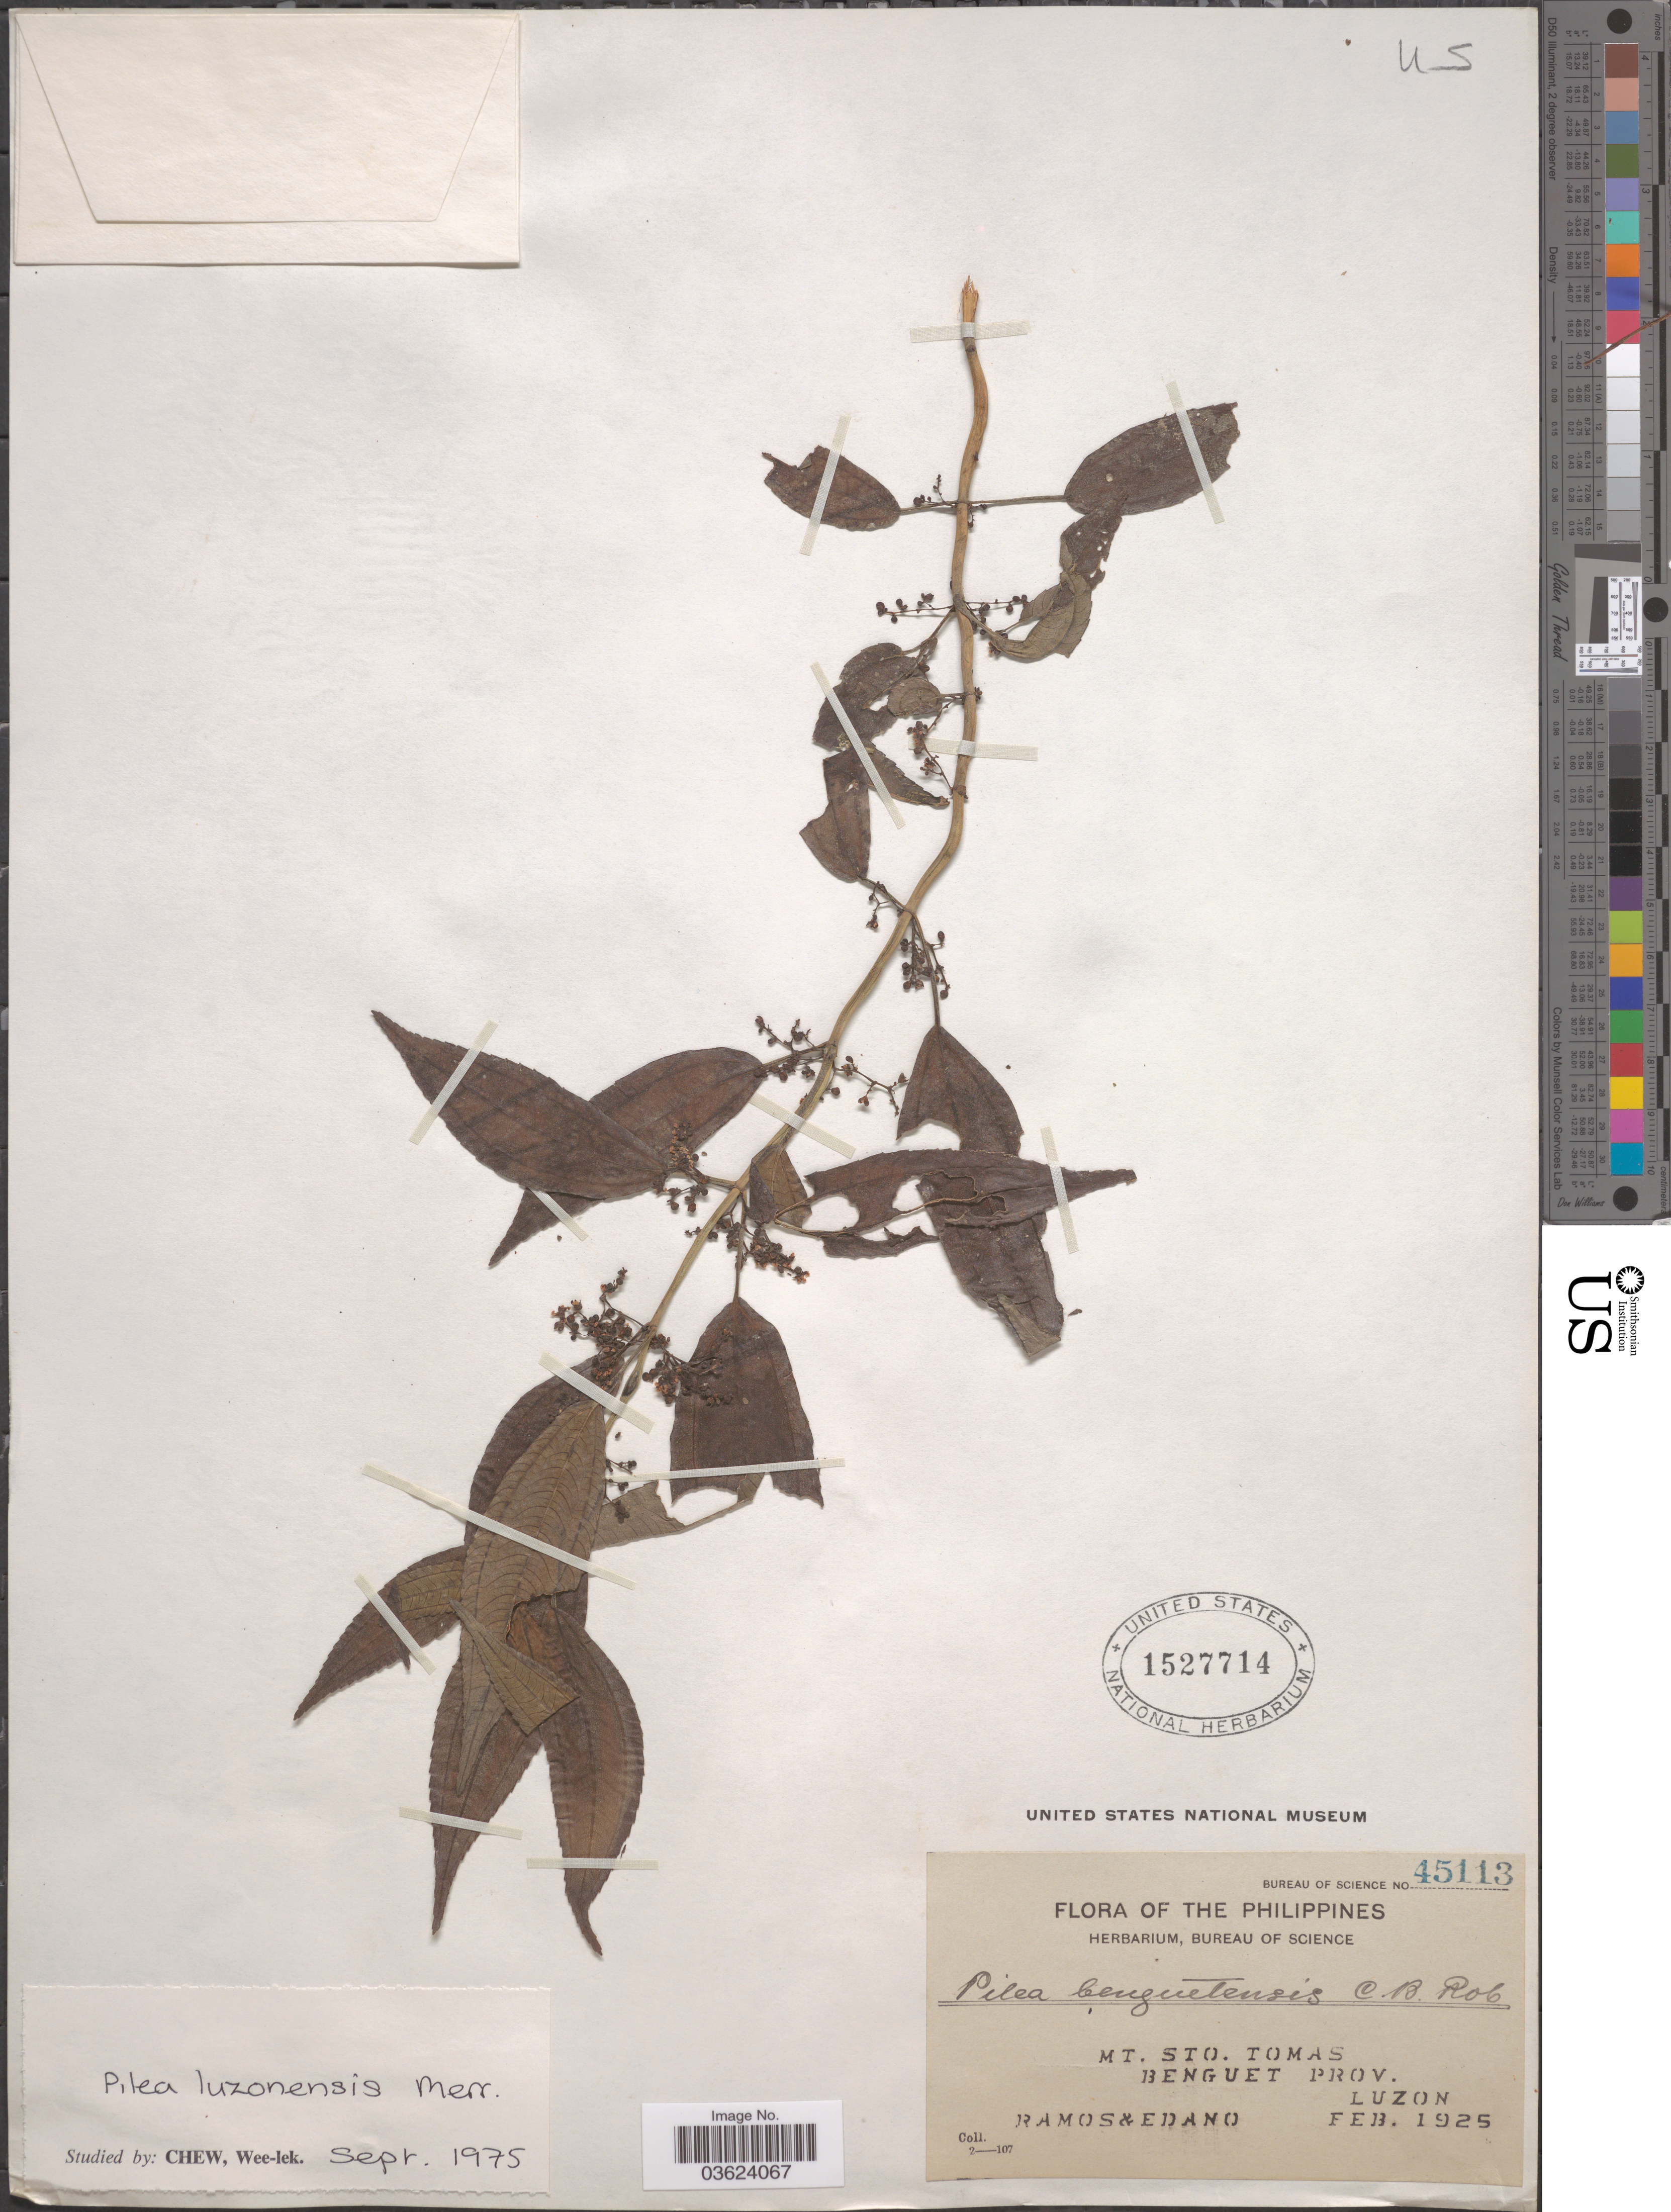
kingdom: Plantae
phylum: Tracheophyta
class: Magnoliopsida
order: Rosales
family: Urticaceae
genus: Pilea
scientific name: Pilea luzonensis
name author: Merr.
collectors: -. Ramos & -. Edano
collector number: Bureau of Science 45113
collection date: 1925-02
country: Philippines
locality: Mt. Sto. Tomas. Benguet Prov. Luzon.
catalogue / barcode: US 1527714